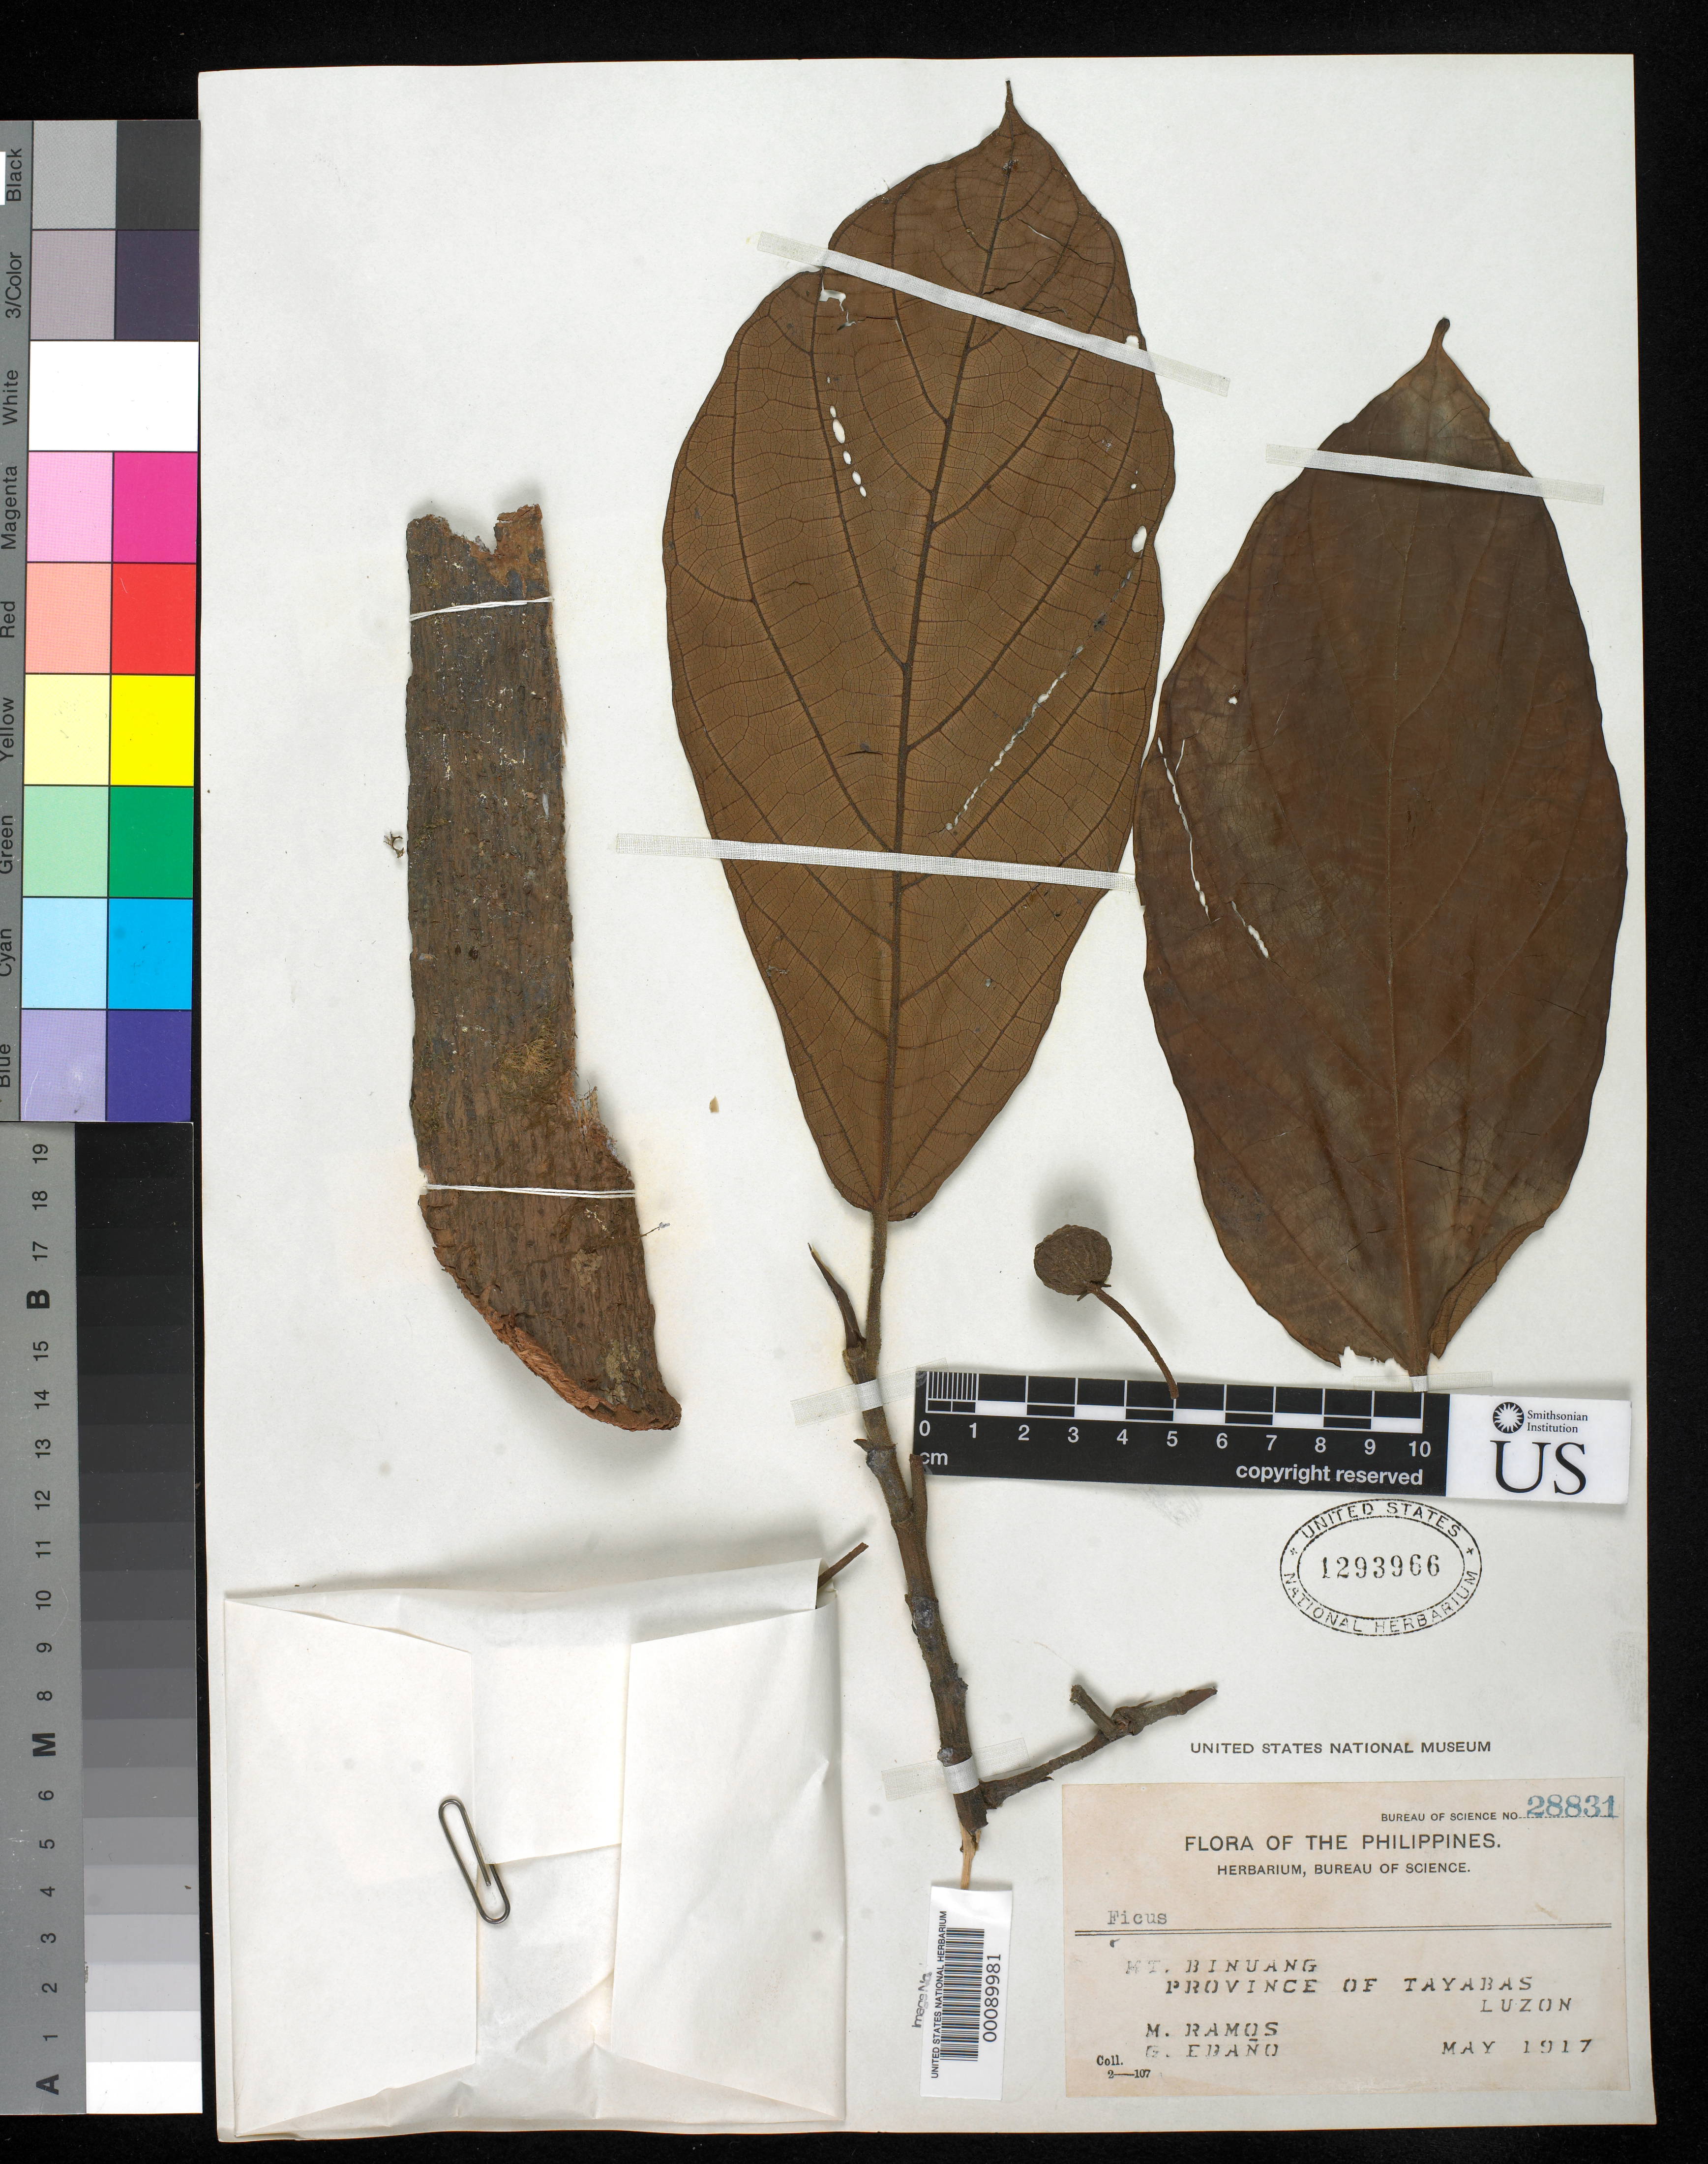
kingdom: Plantae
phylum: Tracheophyta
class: Magnoliopsida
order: Rosales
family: Moraceae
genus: Ficus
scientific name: Ficus binuangensis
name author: Merr.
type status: Isotype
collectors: M. Ramos & G. E. Edaño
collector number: Bur. Sci. 28831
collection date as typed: May 1914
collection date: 1914-05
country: Philippines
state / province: Calabarzon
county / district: Quezon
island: Luzon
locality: Mt. Binuang.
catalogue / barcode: US 1293966